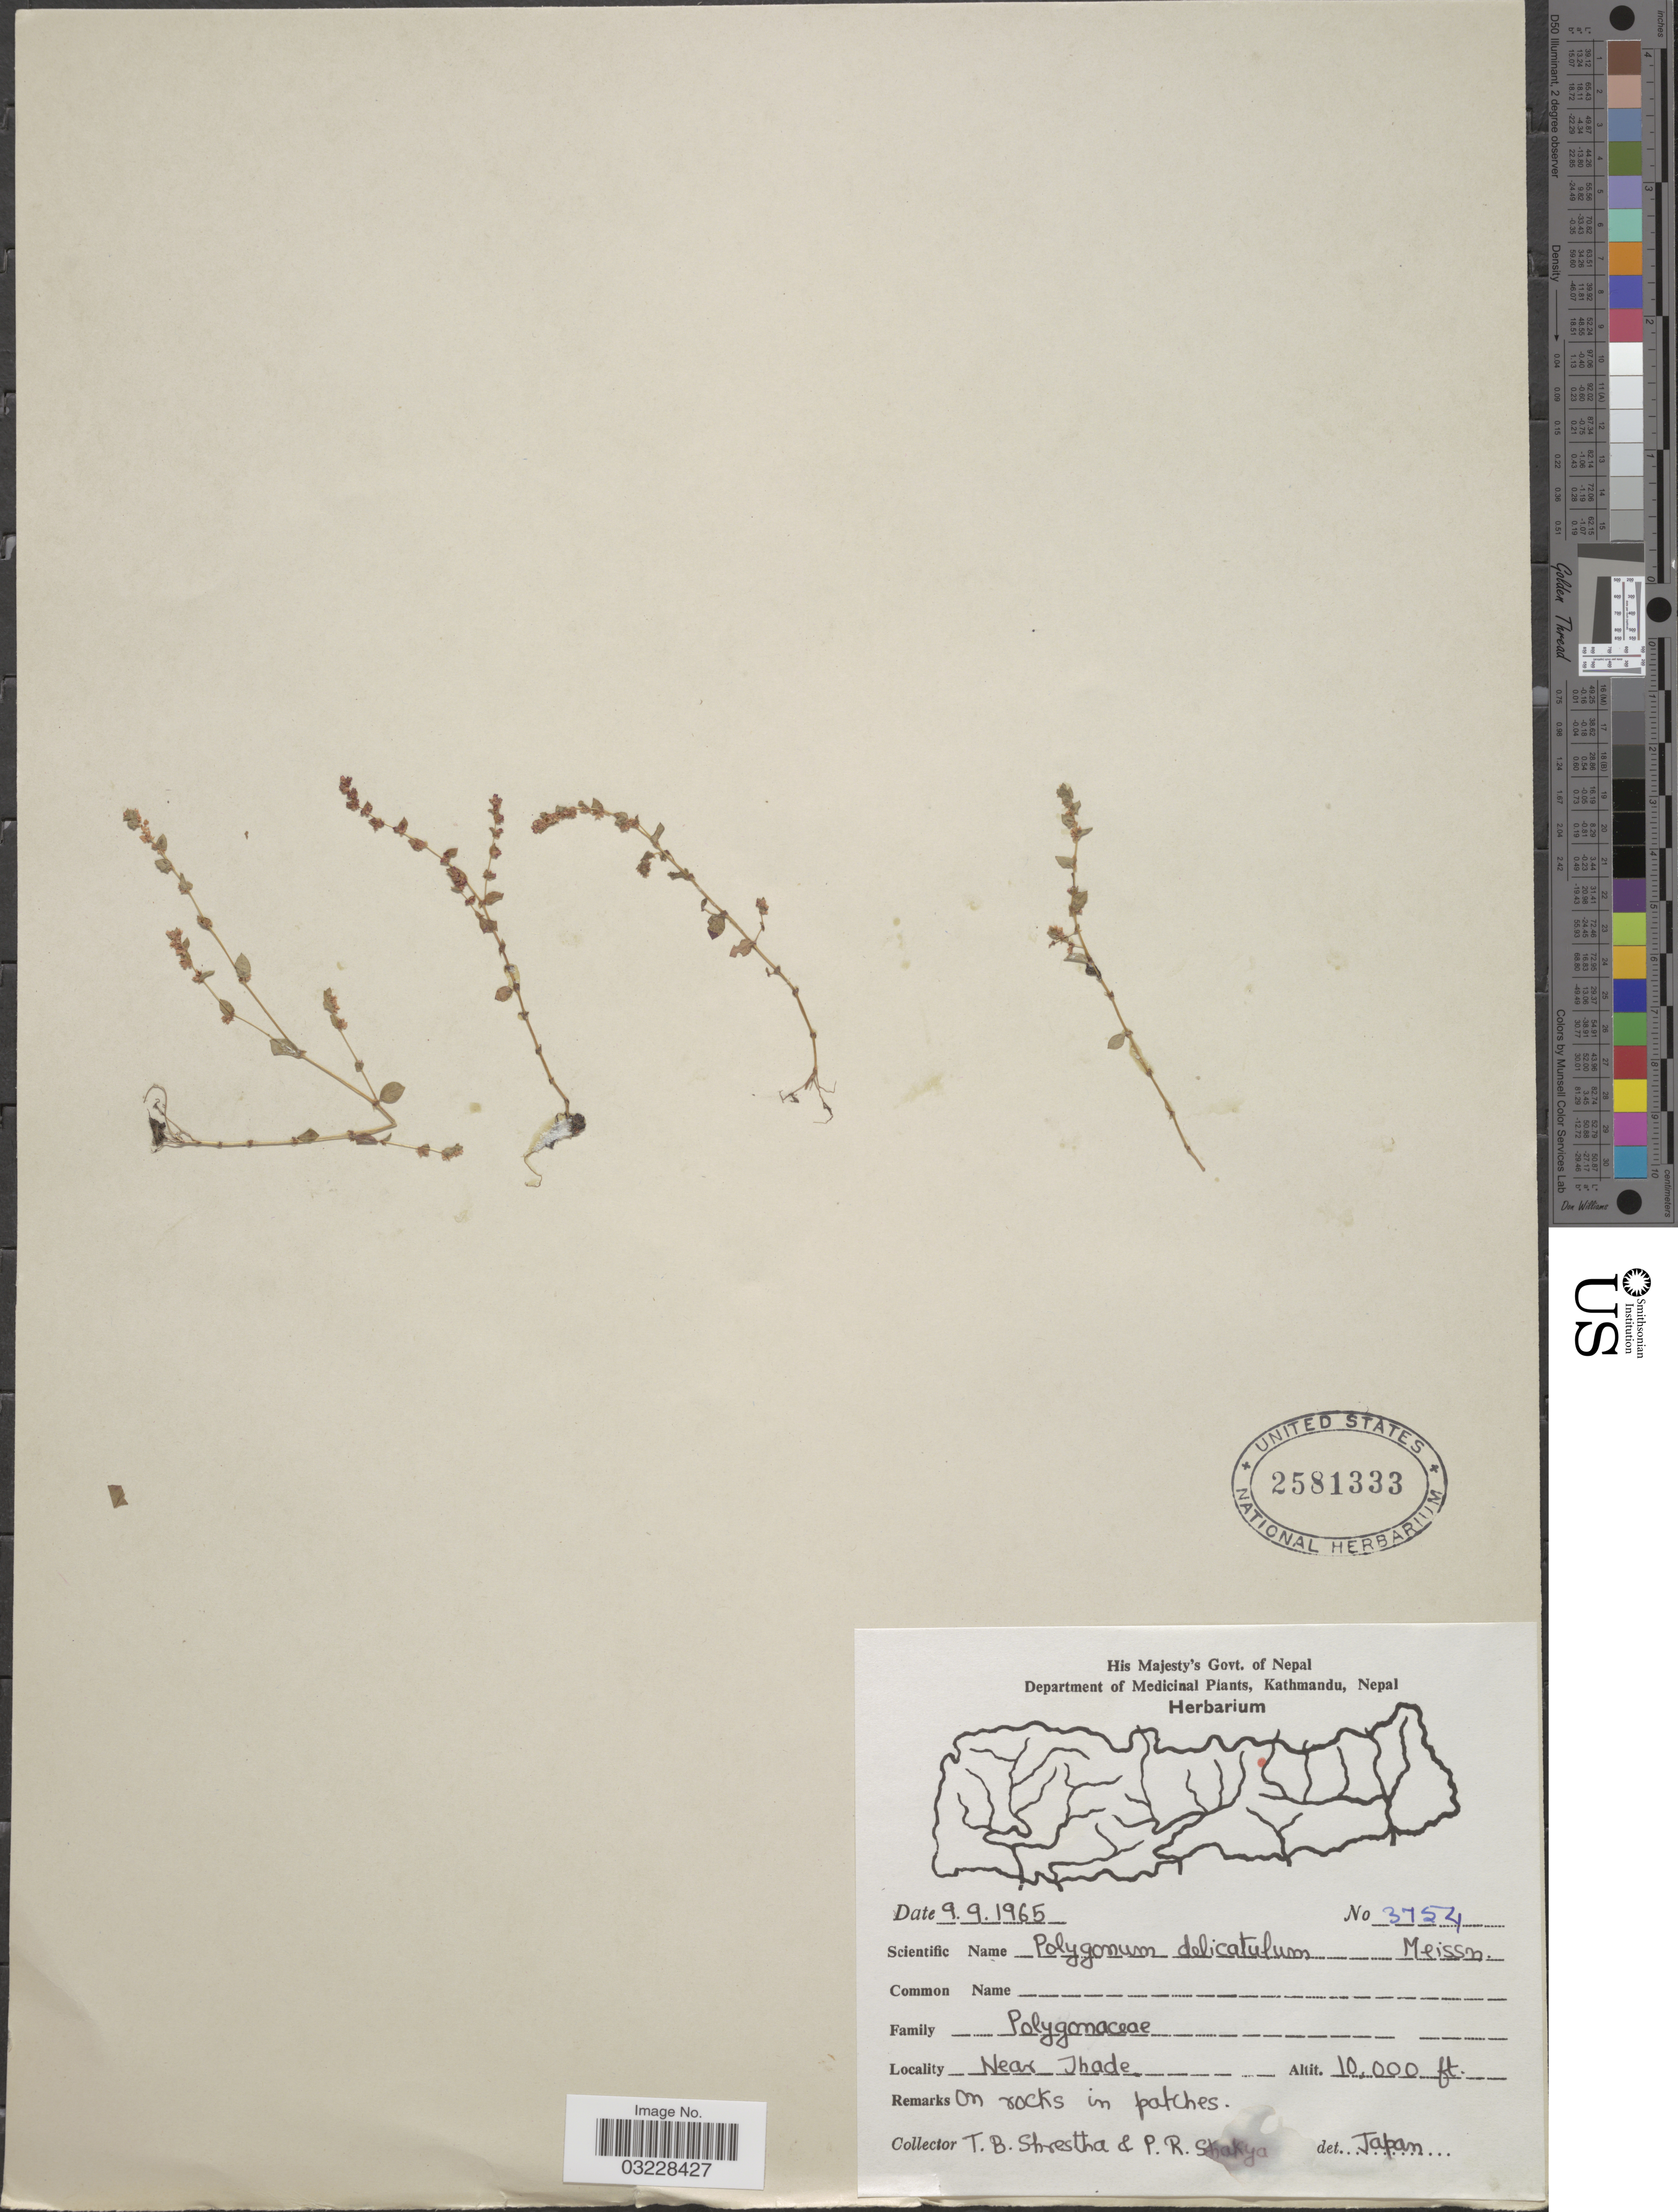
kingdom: Plantae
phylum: Tracheophyta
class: Magnoliopsida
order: Caryophyllales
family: Polygonaceae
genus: Koenigia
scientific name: Koenigia delicatula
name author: (Meisn.) H. Hara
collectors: T. B. Shrestha & P. Shakya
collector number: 3754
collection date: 1965-09-09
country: Nepal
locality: Near Jhade.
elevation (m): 3048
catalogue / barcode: US 2581333